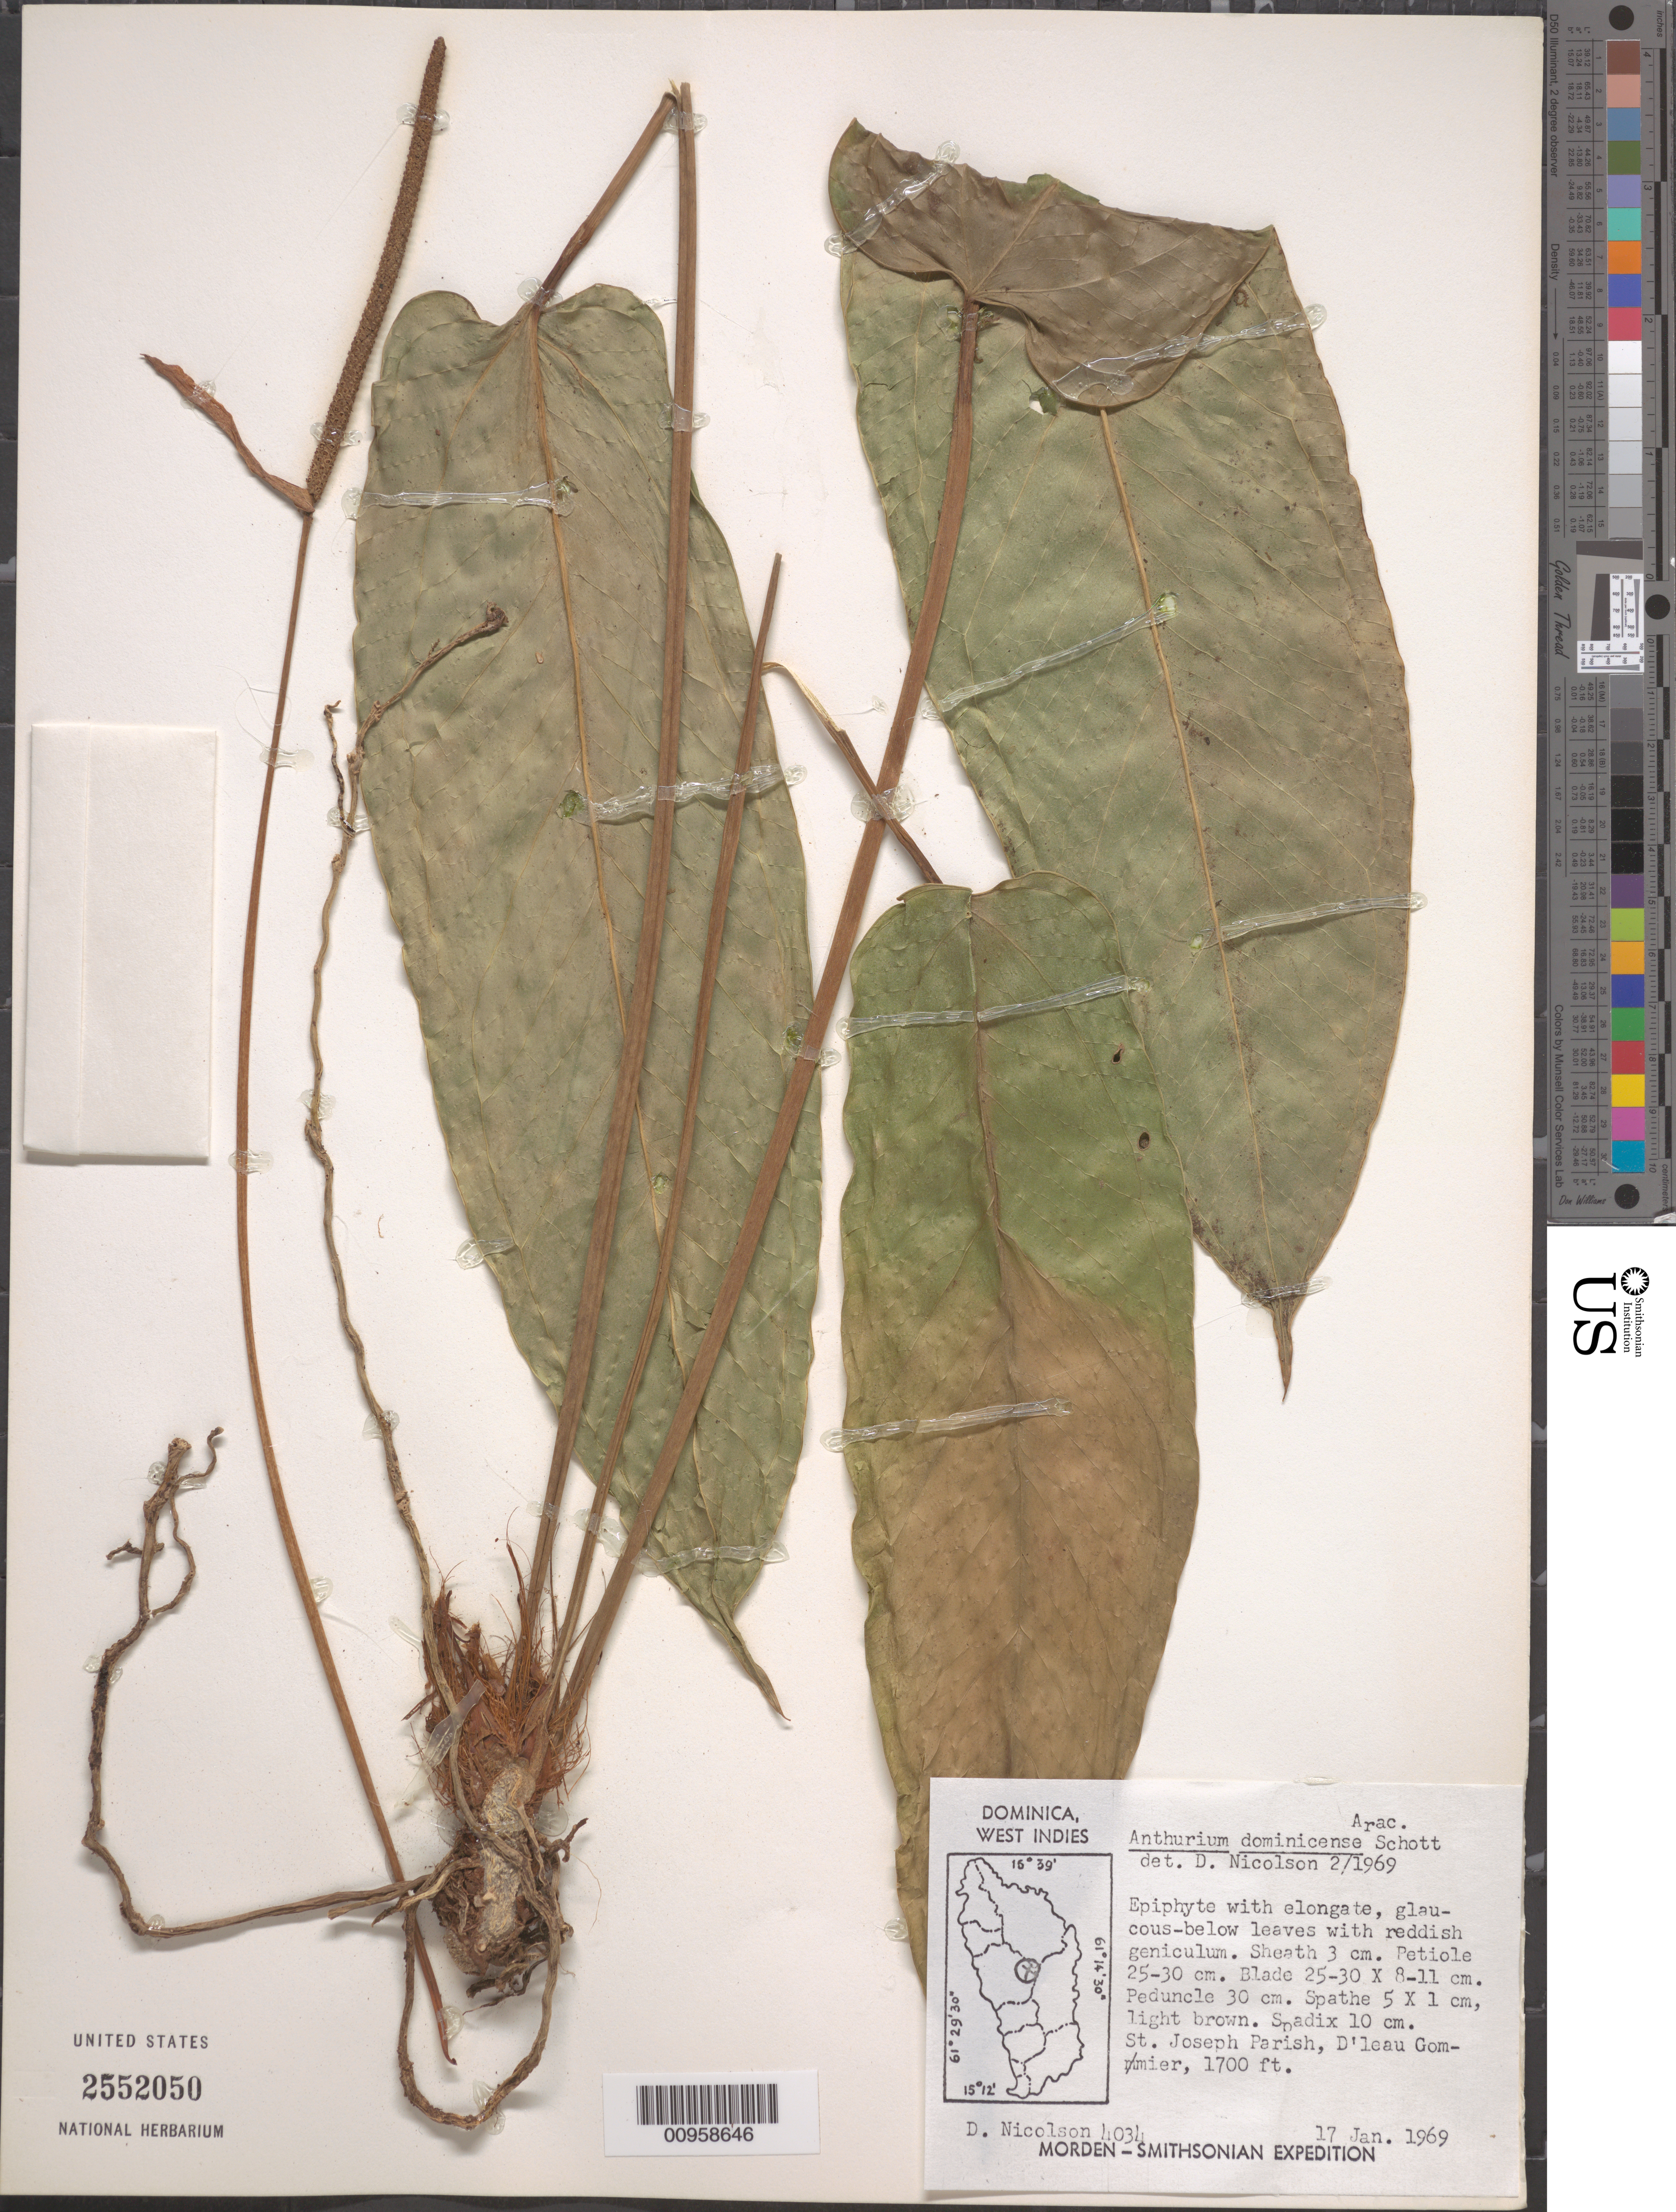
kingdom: Plantae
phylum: Tracheophyta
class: Liliopsida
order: Alismatales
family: Araceae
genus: Anthurium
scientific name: Anthurium dominicense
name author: Schott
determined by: Nicolson, Dan H.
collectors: D. H. Nicolson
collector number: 4034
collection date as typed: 17 Jan 1969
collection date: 1969-01-17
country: Dominica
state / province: St. Joseph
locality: D'leau Gomier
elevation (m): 518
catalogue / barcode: US 2552050